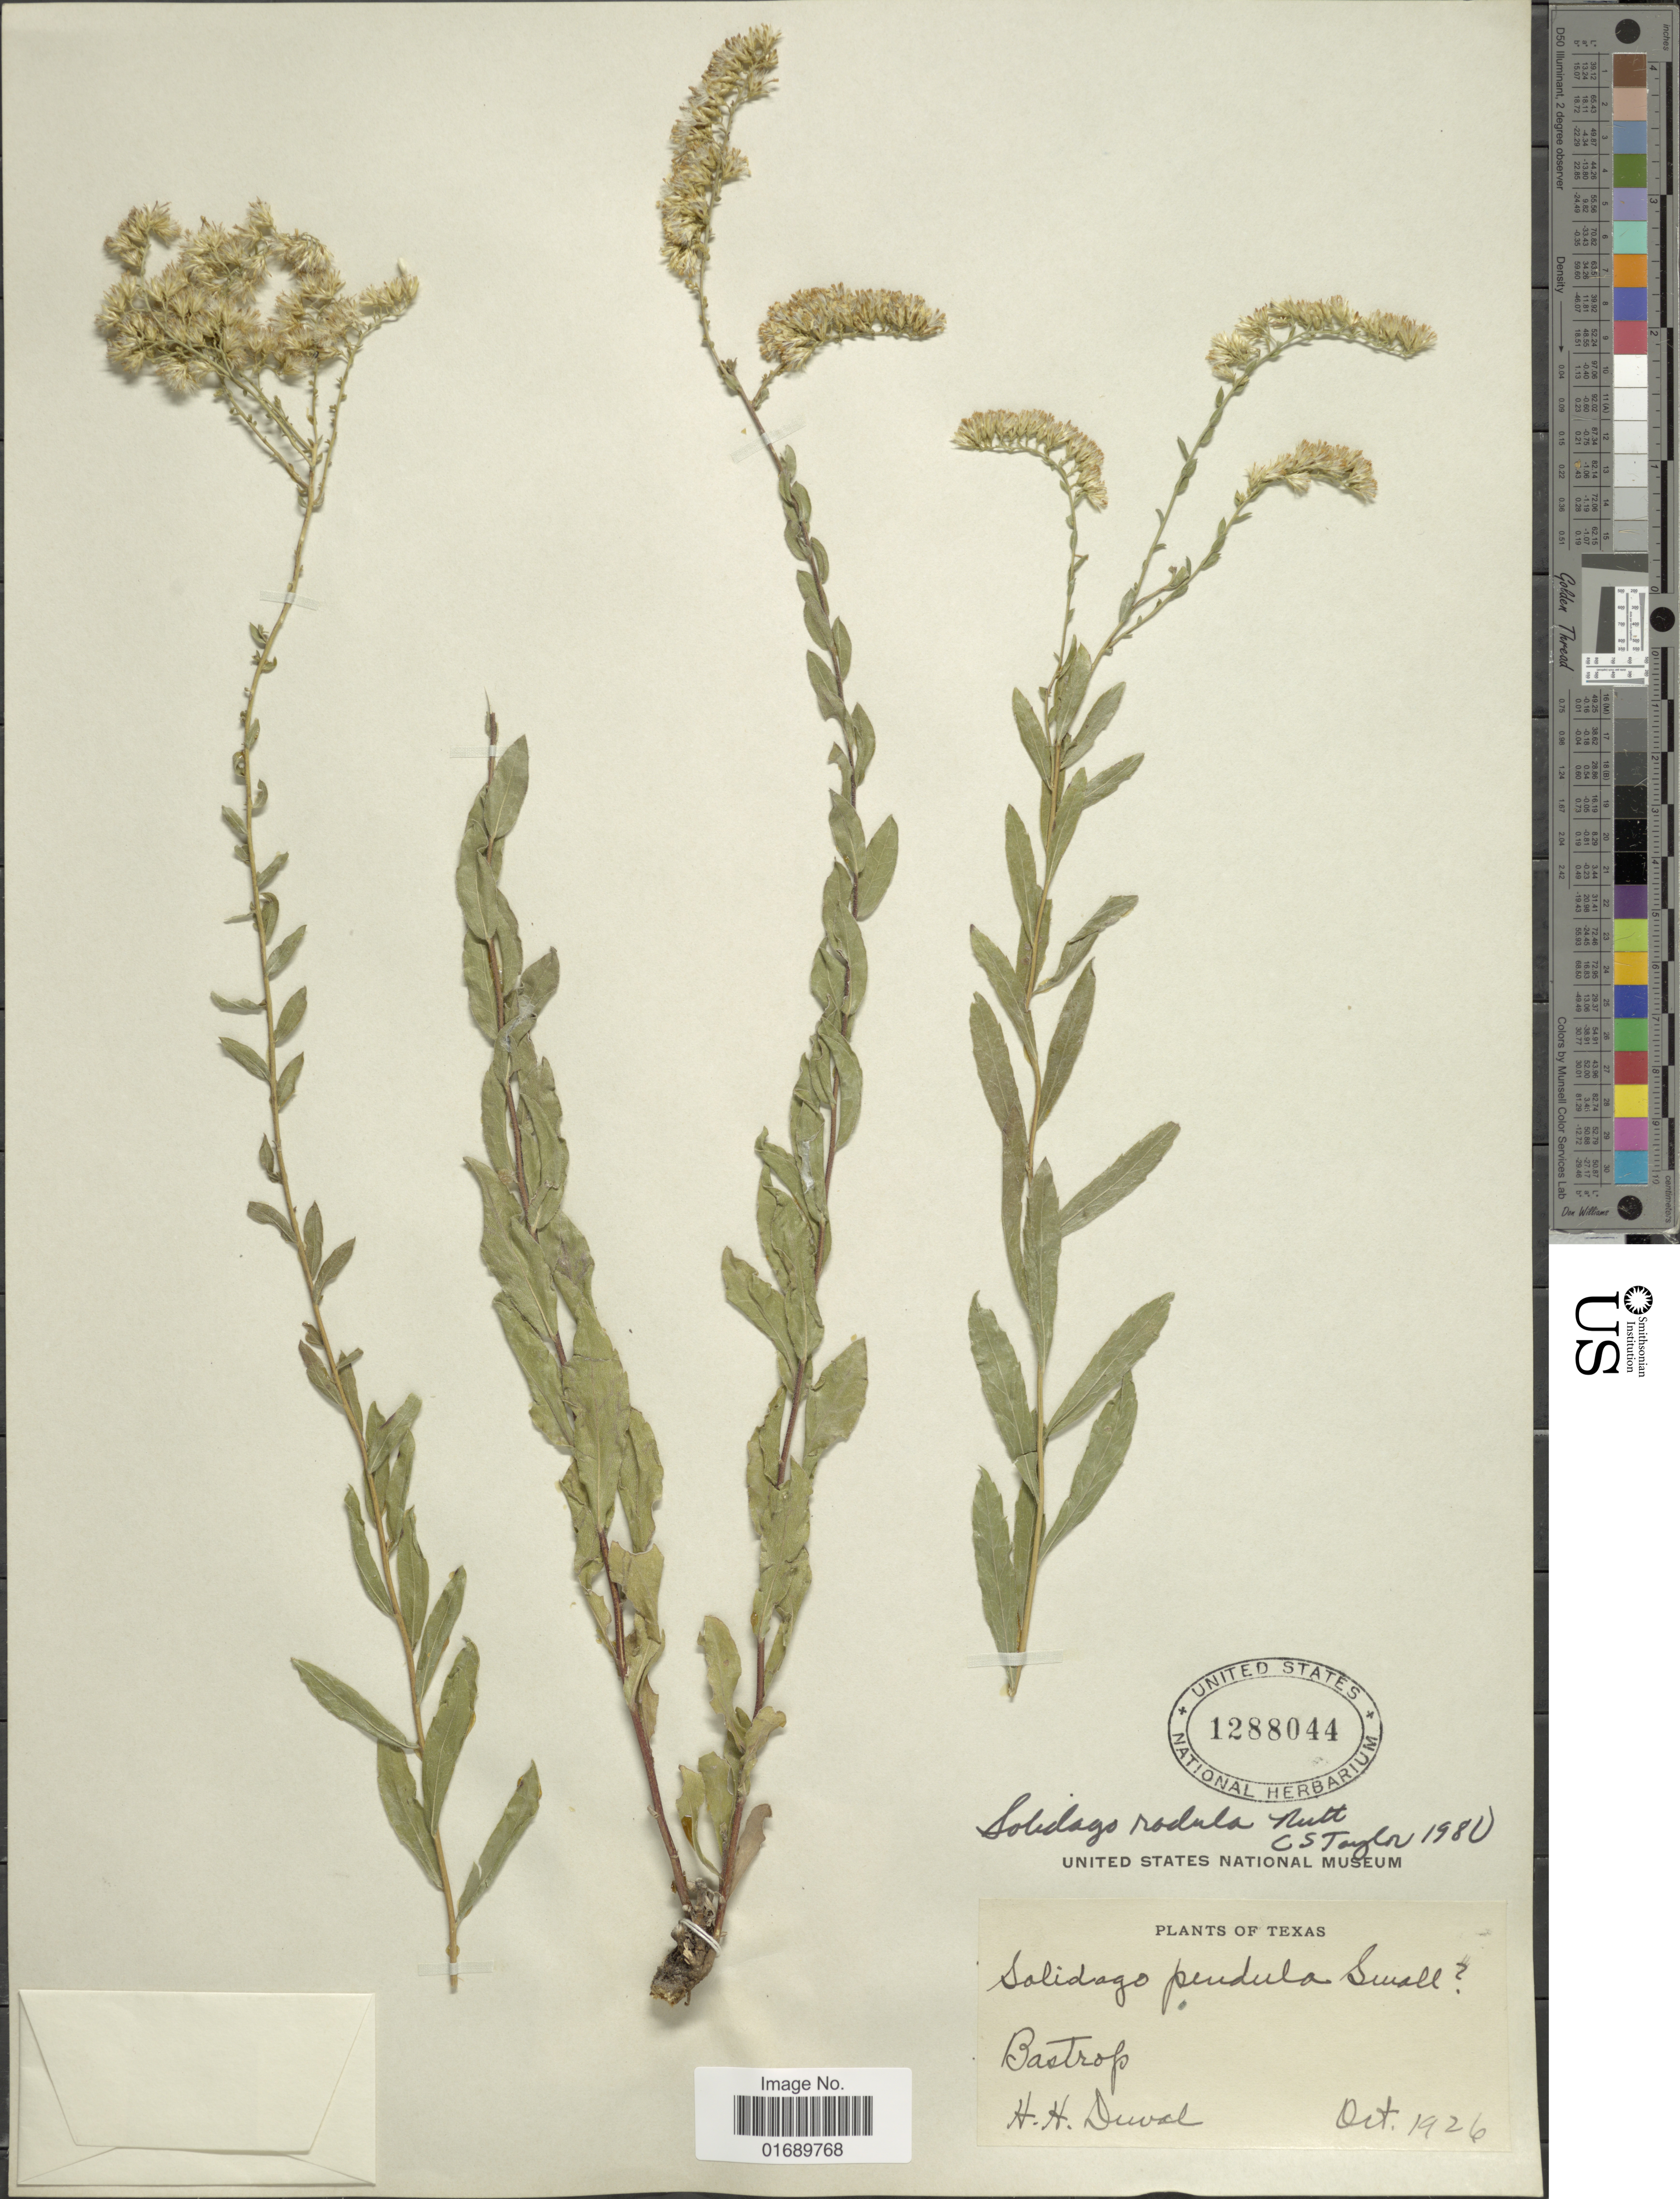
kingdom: Plantae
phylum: Tracheophyta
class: Magnoliopsida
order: Asterales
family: Asteraceae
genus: Solidago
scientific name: Solidago radula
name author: Nutt.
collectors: H. Duval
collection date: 1926-10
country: United States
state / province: Texas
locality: Bastrop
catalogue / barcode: US 1288044